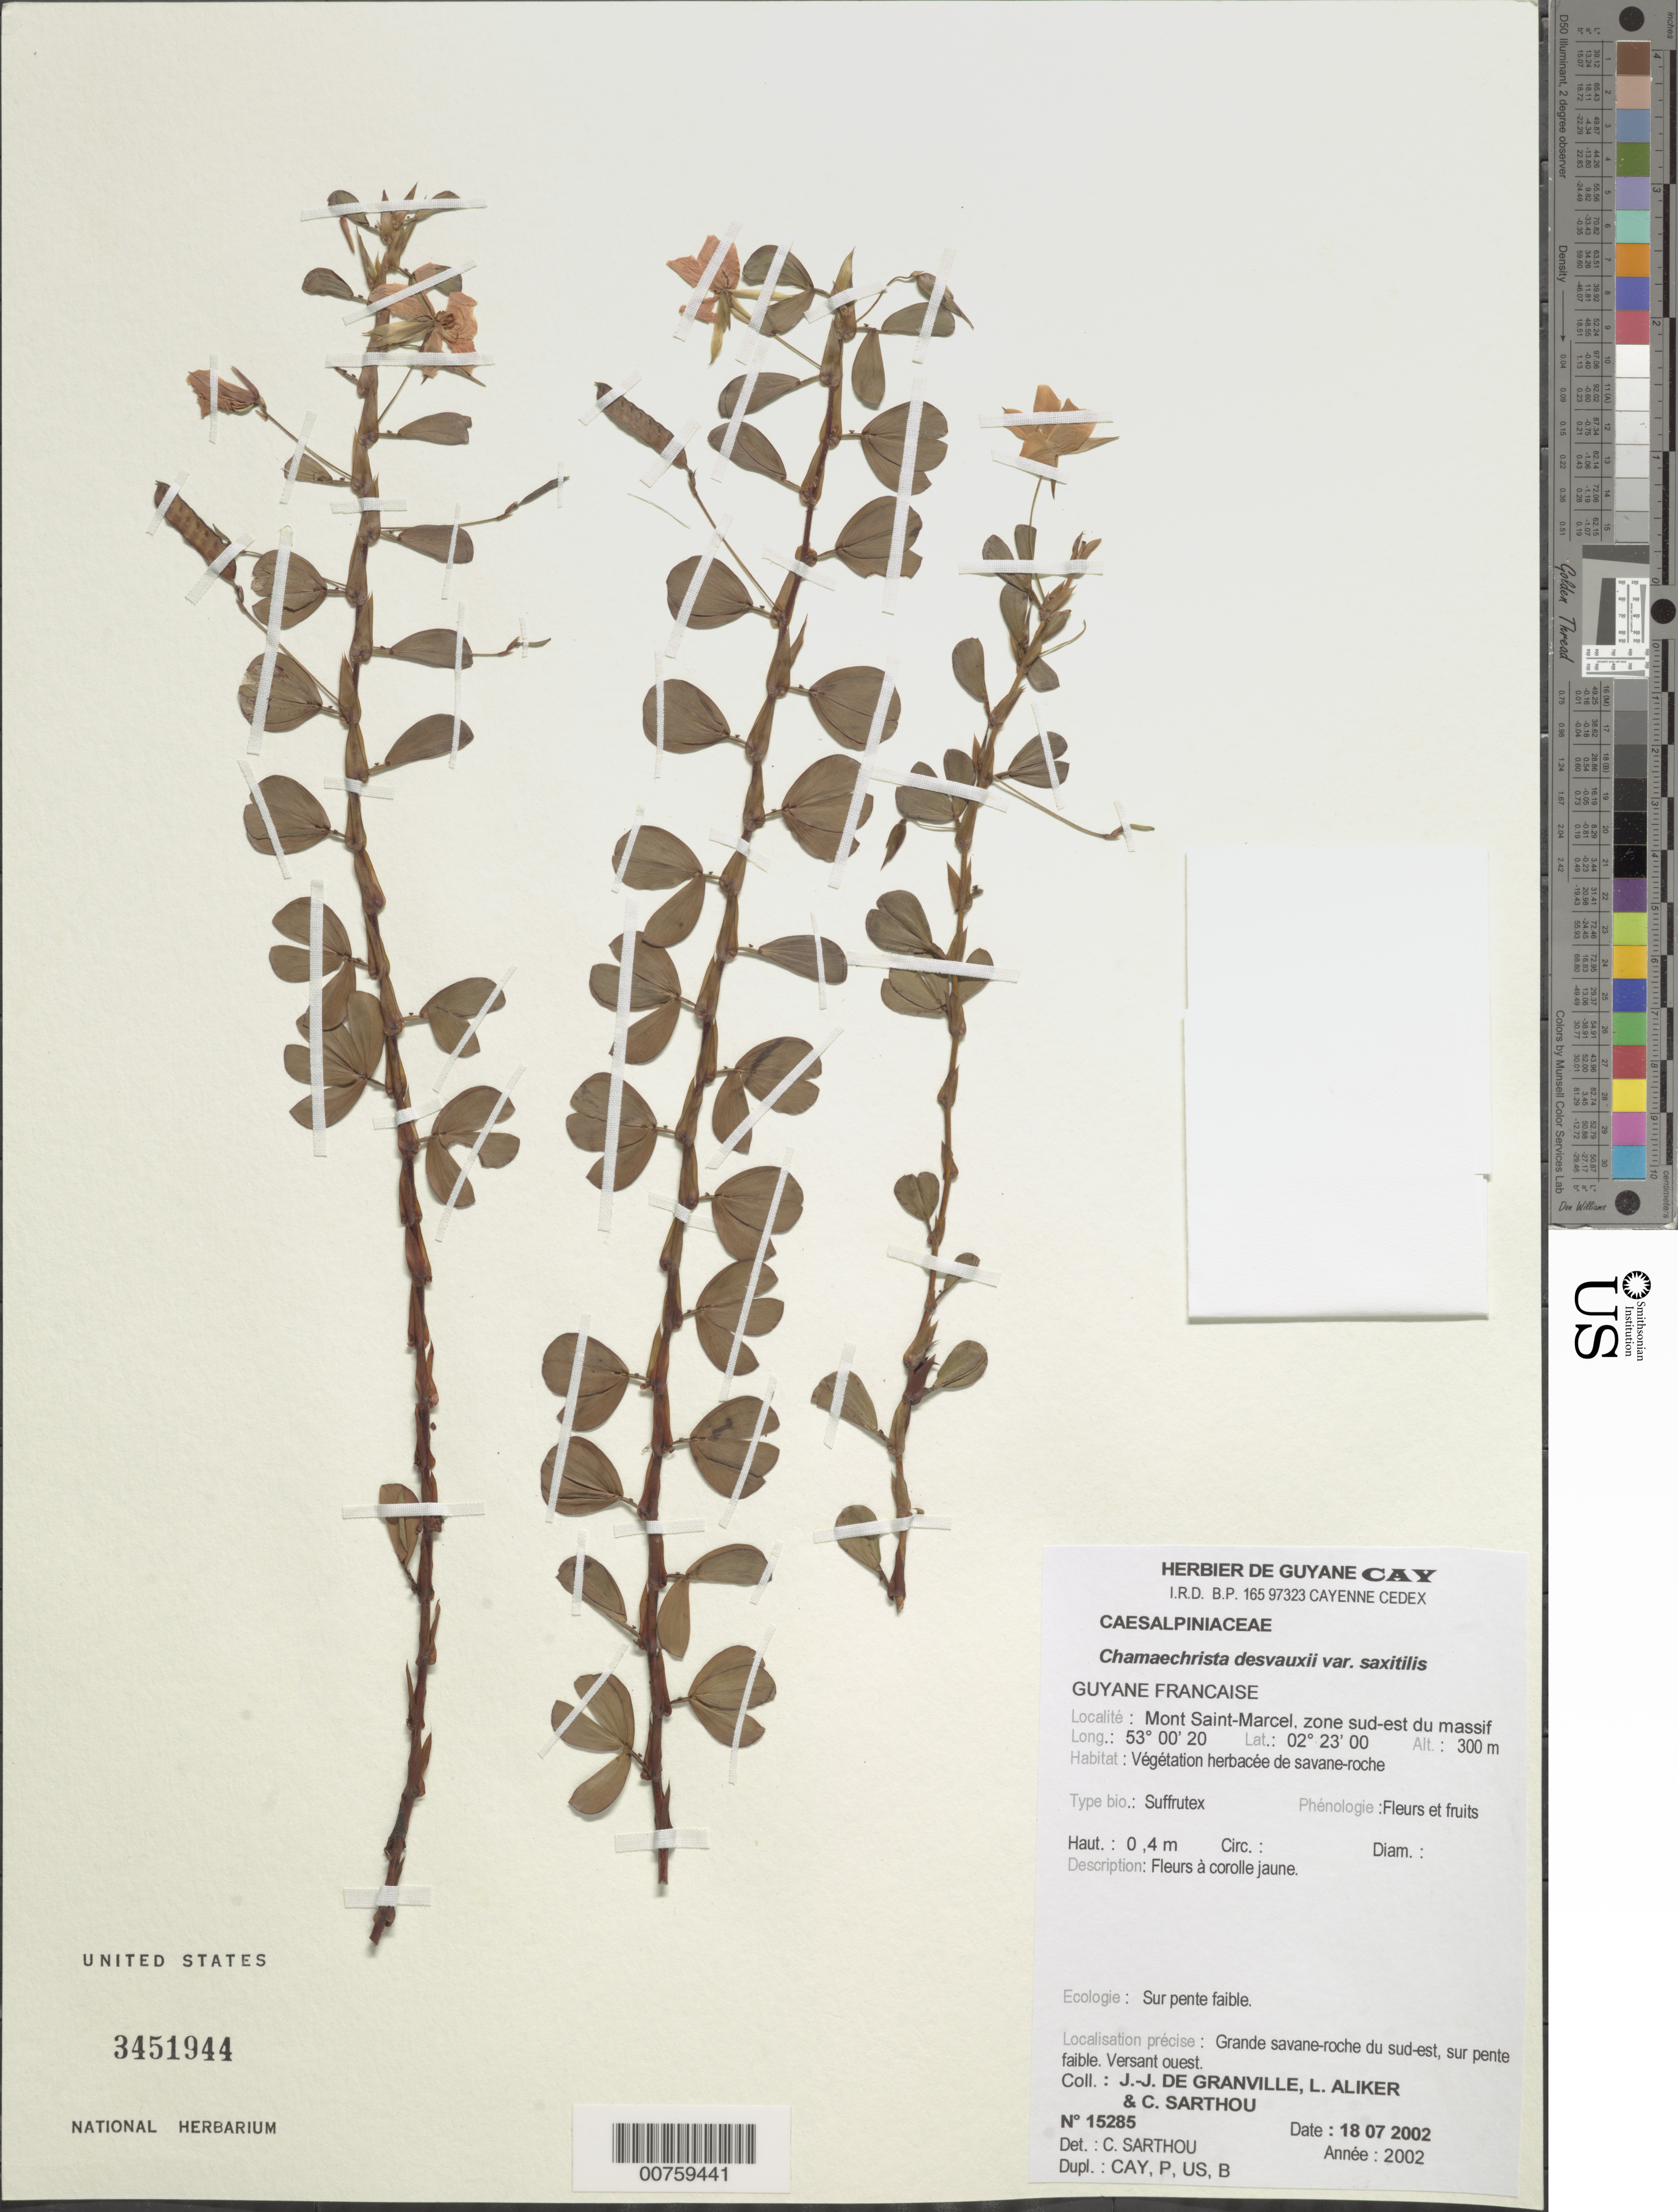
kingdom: Plantae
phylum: Tracheophyta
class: Magnoliopsida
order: Fabales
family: Fabaceae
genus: Chamaecrista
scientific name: Chamaecrista desvauxii var. saxatilis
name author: (Amshoff) H.S. Irwin & Barneby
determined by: Sarthou, C.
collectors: J.-J. de Granville, L. Aliker & C. Sarthou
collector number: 15285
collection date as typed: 18-Jul-02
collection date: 2002-07-18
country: French Guiana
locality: Mont Saint-Marcel, zone Sud-Est du massif, Bassin de l'Yaloupi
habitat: Vegetation herbacée de savane-roche; sur pente faible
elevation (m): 300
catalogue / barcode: US 3451944